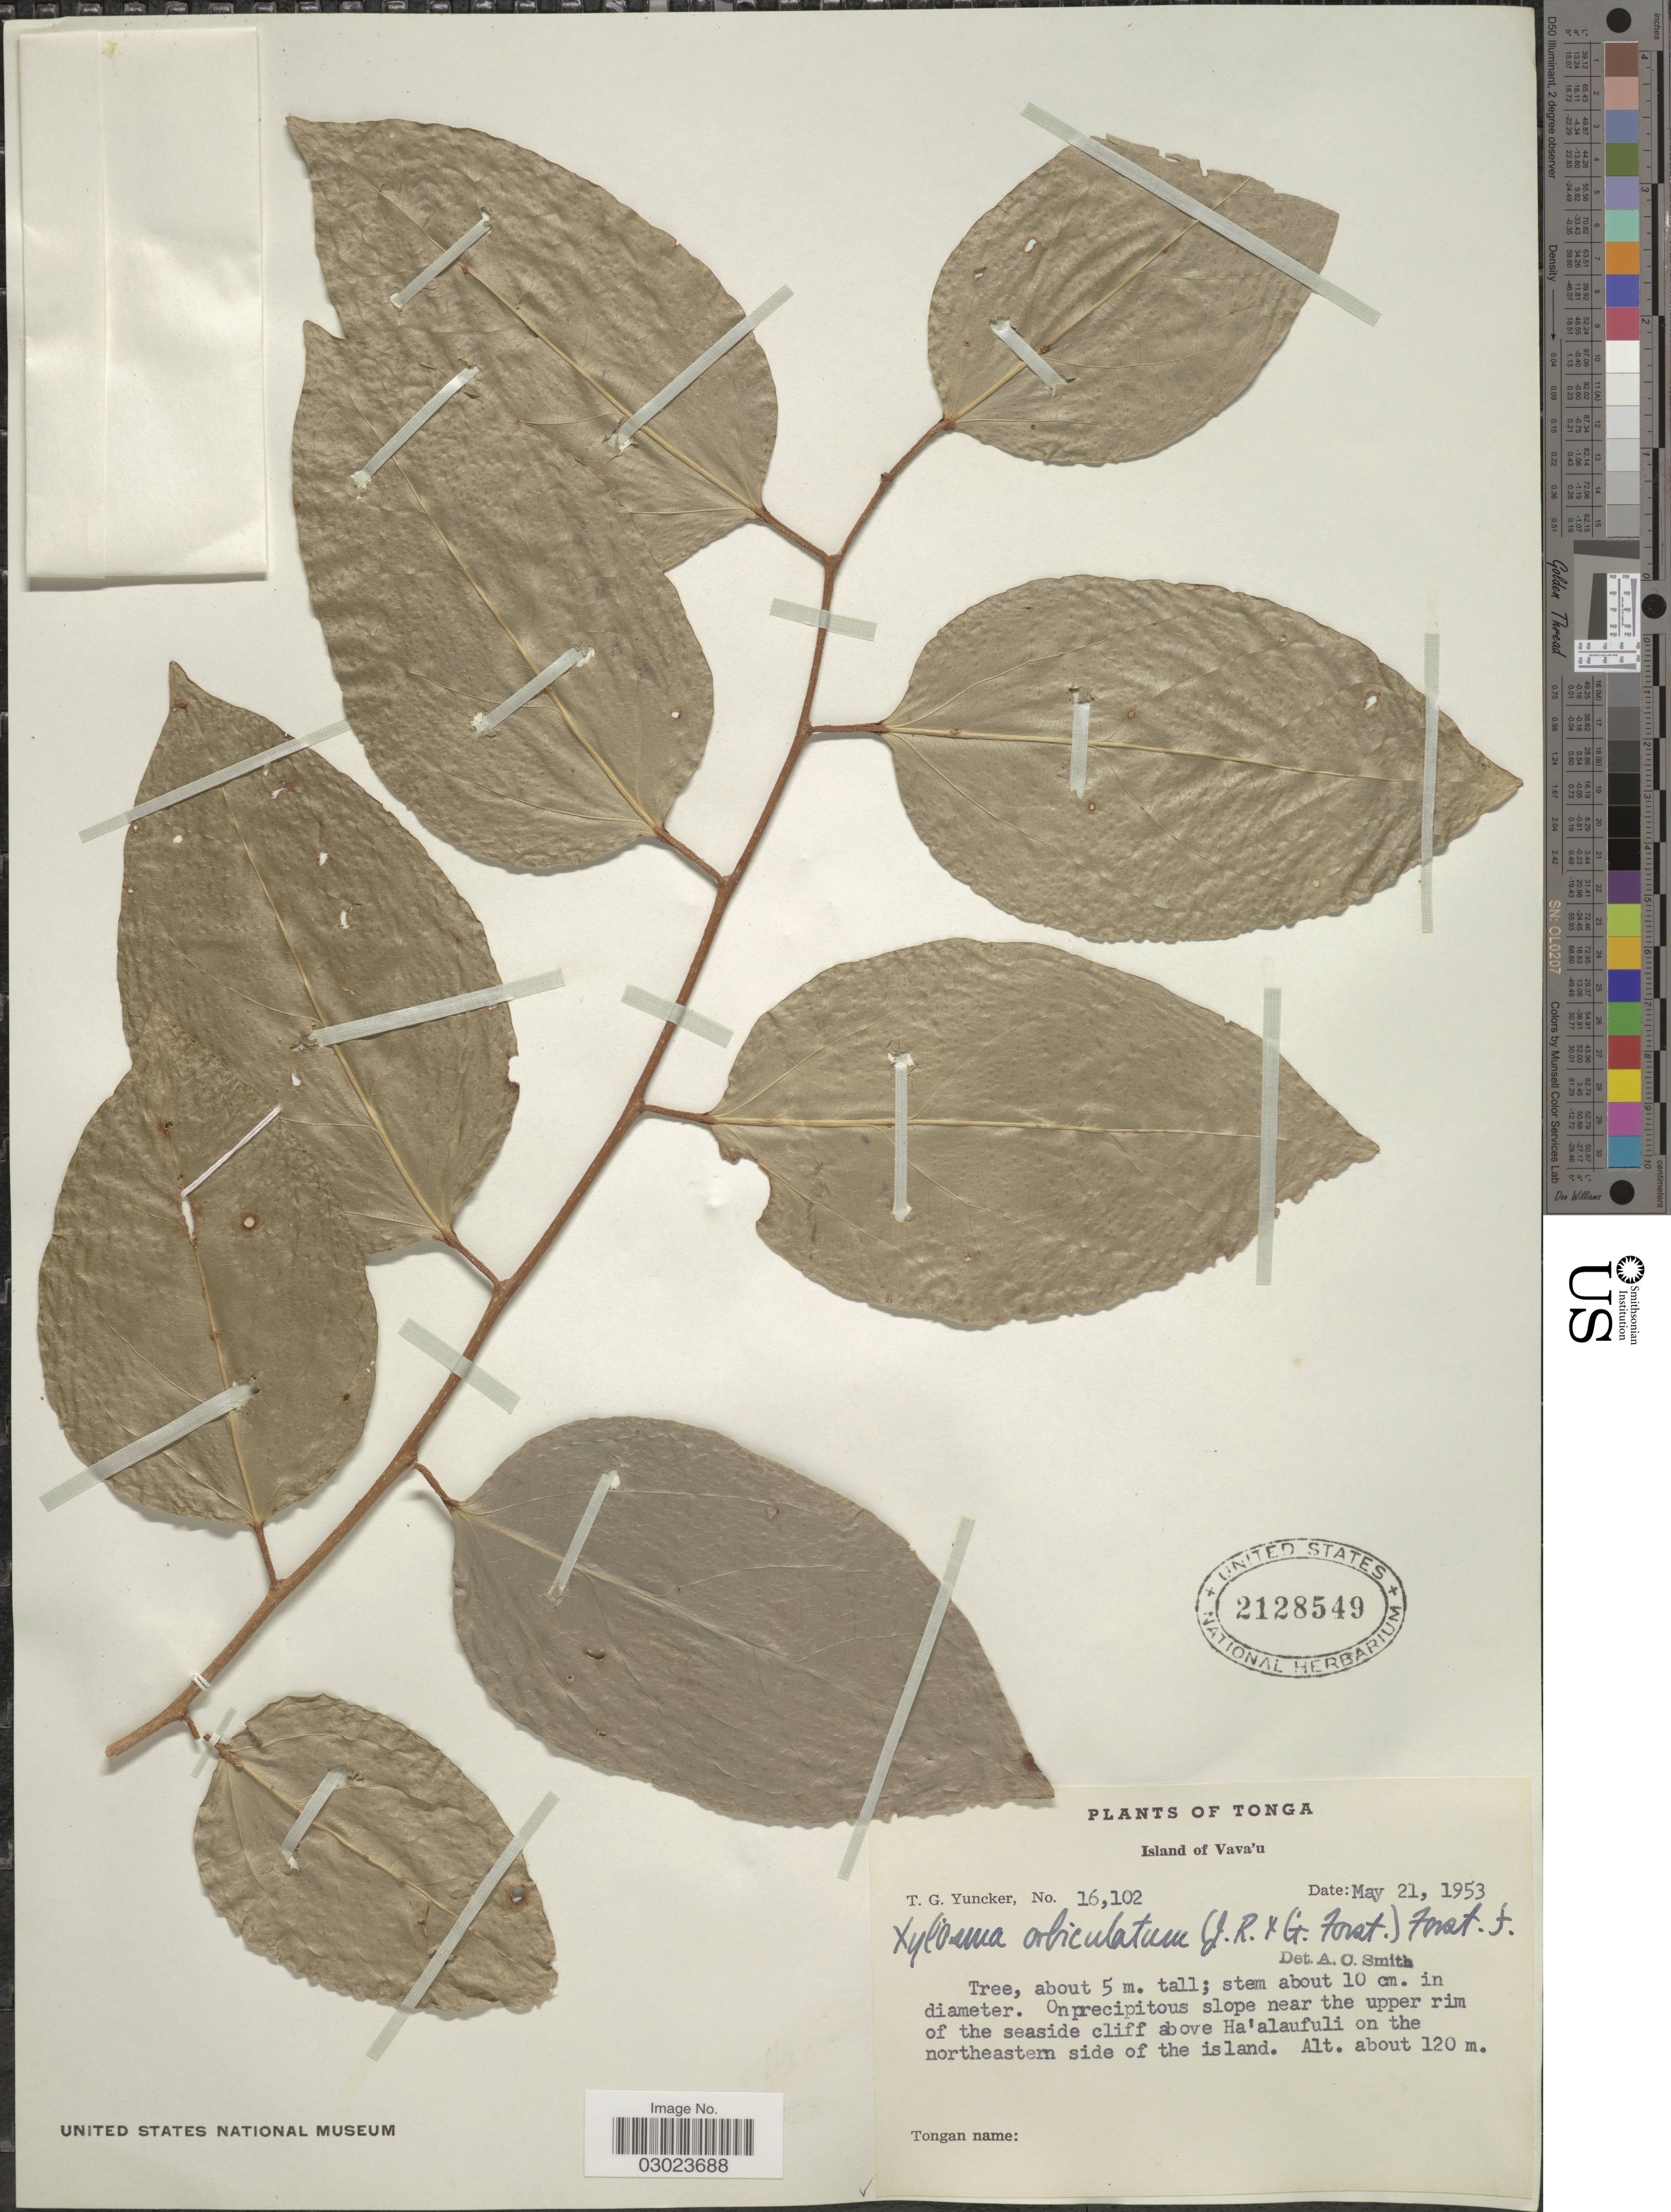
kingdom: Plantae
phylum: Tracheophyta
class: Magnoliopsida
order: Malpighiales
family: Salicaceae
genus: Xylosma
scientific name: Xylosma smithiana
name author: Fosberg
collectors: T. G. Yuncker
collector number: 16102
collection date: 1953-05-21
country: Tonga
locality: Island of Vava'u. On precipitous slope near the upper rim of the seaside cliff above Ha'alau fuli on the northeastern side of the island.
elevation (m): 120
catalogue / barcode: US 2128549